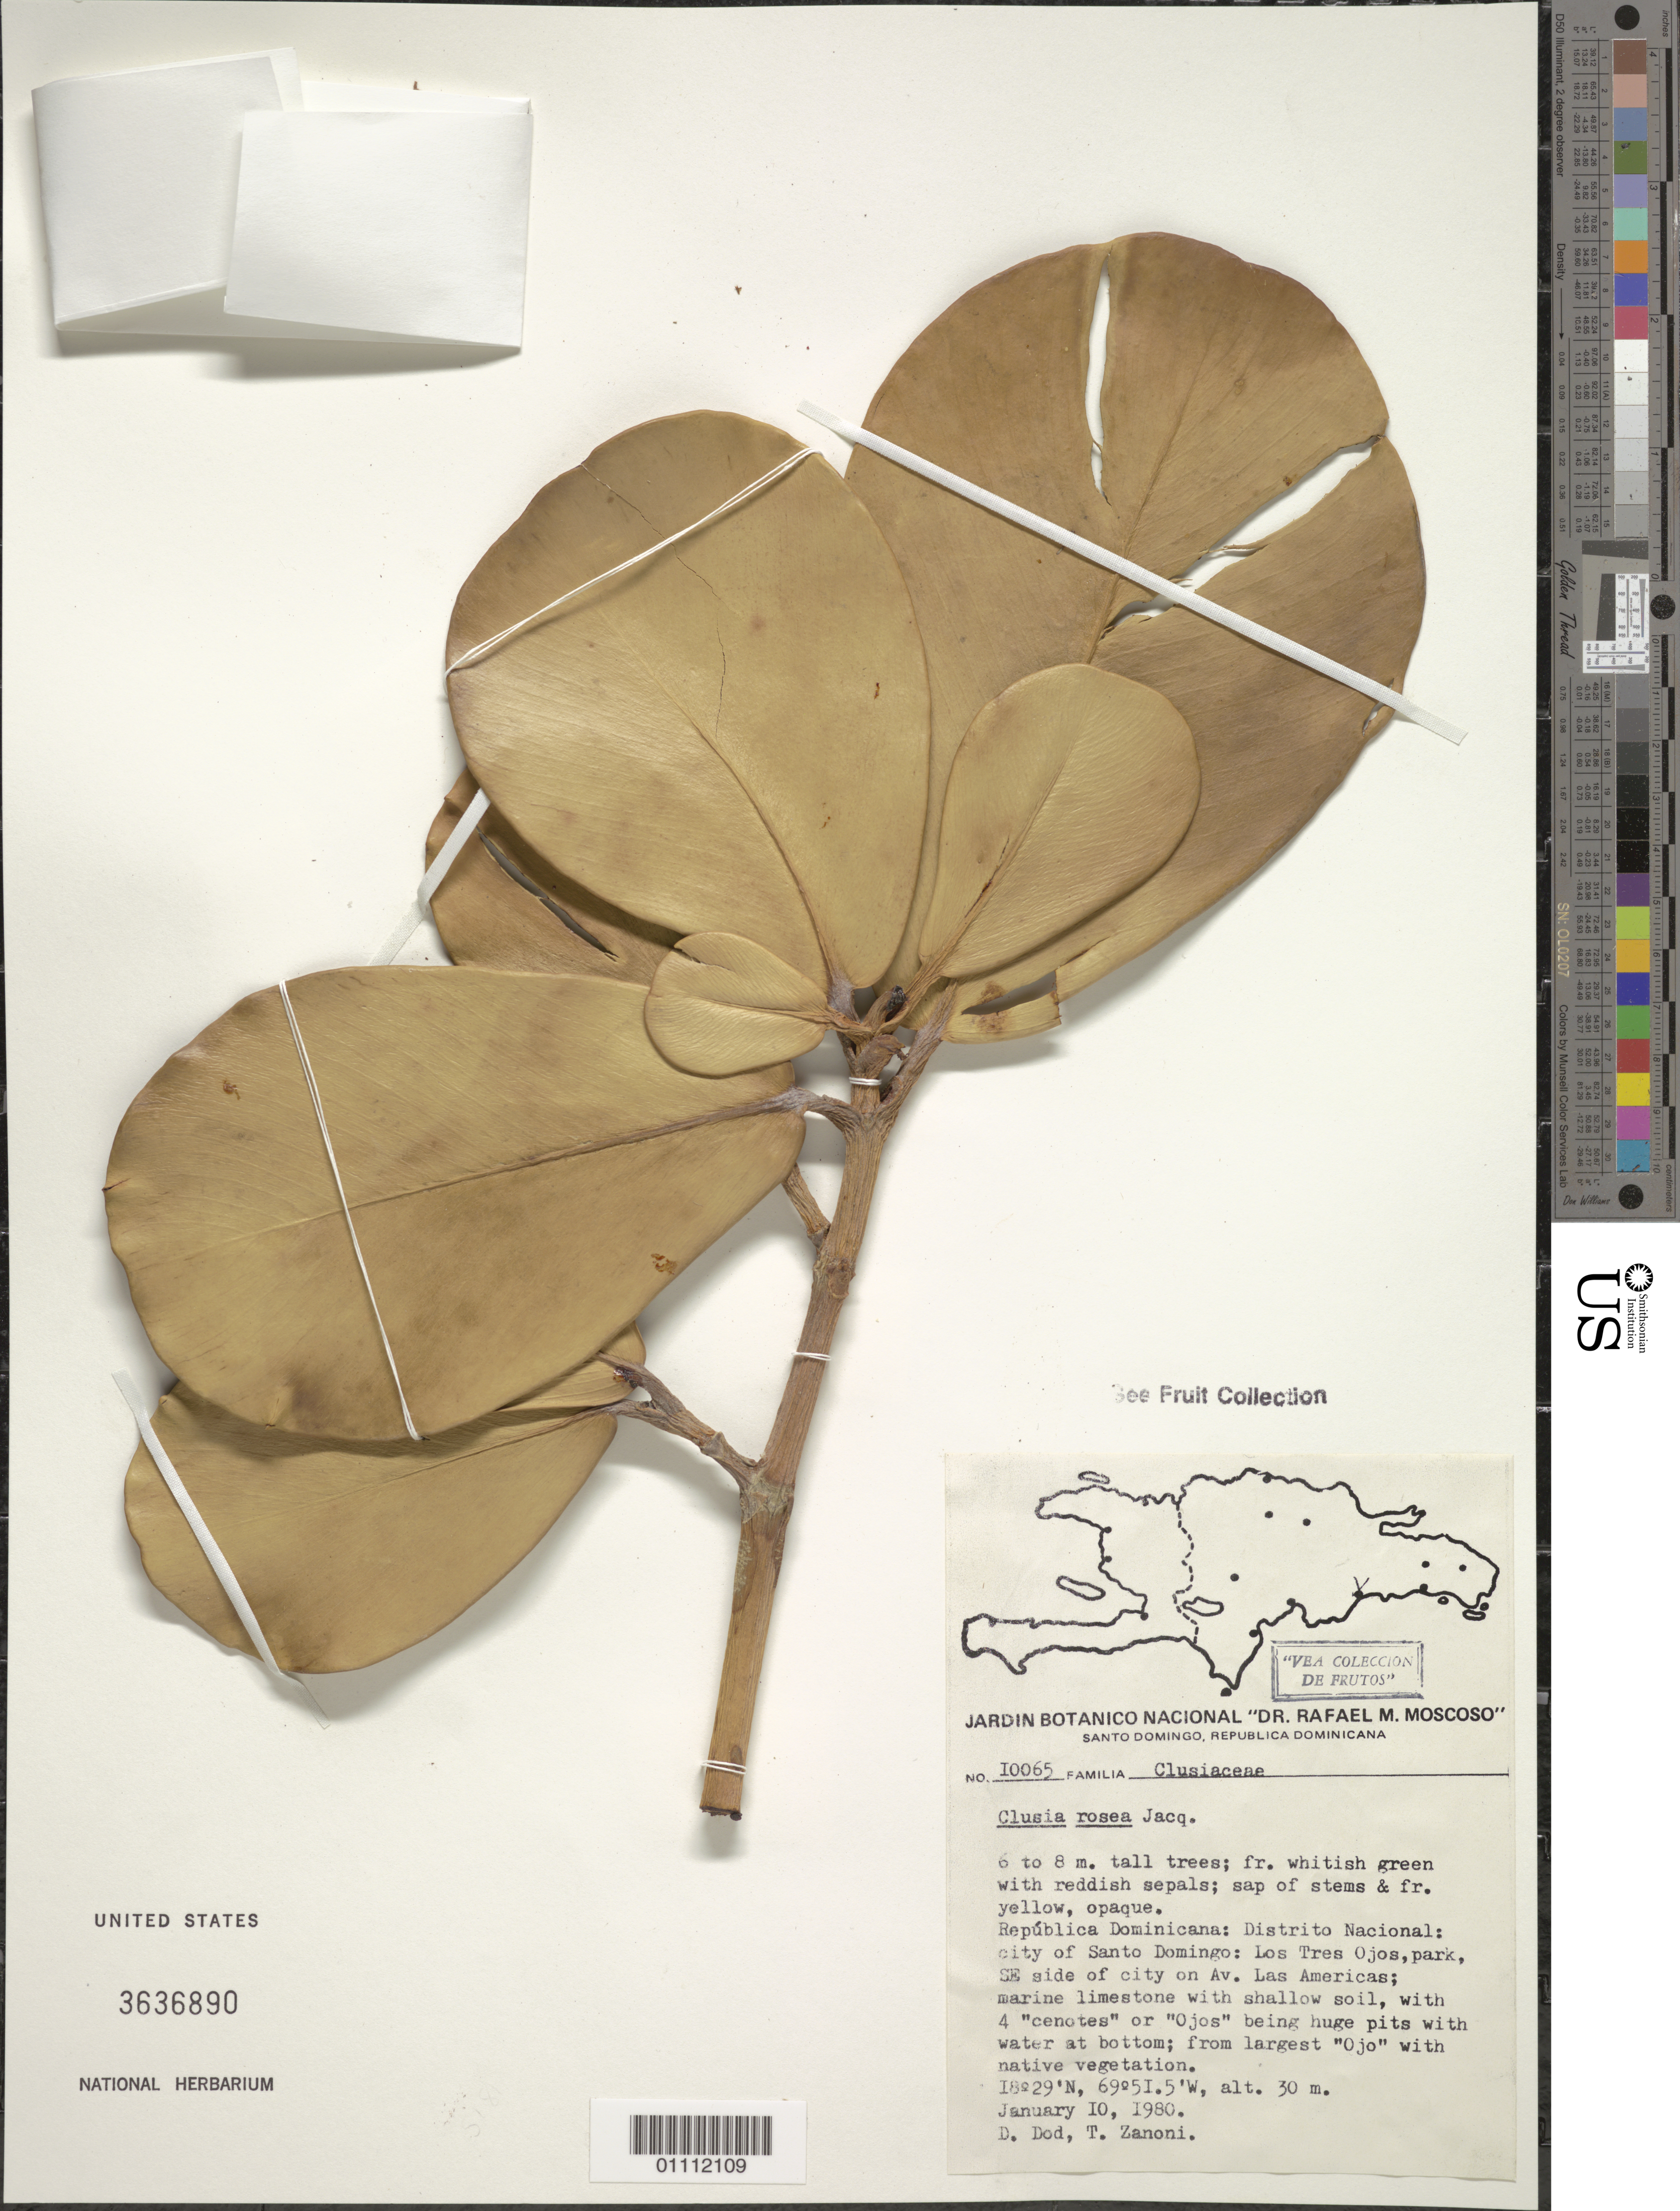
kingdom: Plantae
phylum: Tracheophyta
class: Magnoliopsida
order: Malpighiales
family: Clusiaceae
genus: Clusia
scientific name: Clusia rosea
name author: Jacq.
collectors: D. Dod & T. A. Zanoni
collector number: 10065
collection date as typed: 10 Jan 1980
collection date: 1980-01-10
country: Dominican Republic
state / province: Distrito Nacional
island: Hispaniola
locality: Santo Domingo city, Los Tres Ojos park, SE side of city on Av. Las Americas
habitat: Marine limestone with shallow soil, with 4 "cenotes" or "Ojos" being huge pits with water at bottom; from largest "Ojo" with native vegetation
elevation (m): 30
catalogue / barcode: US 3636890